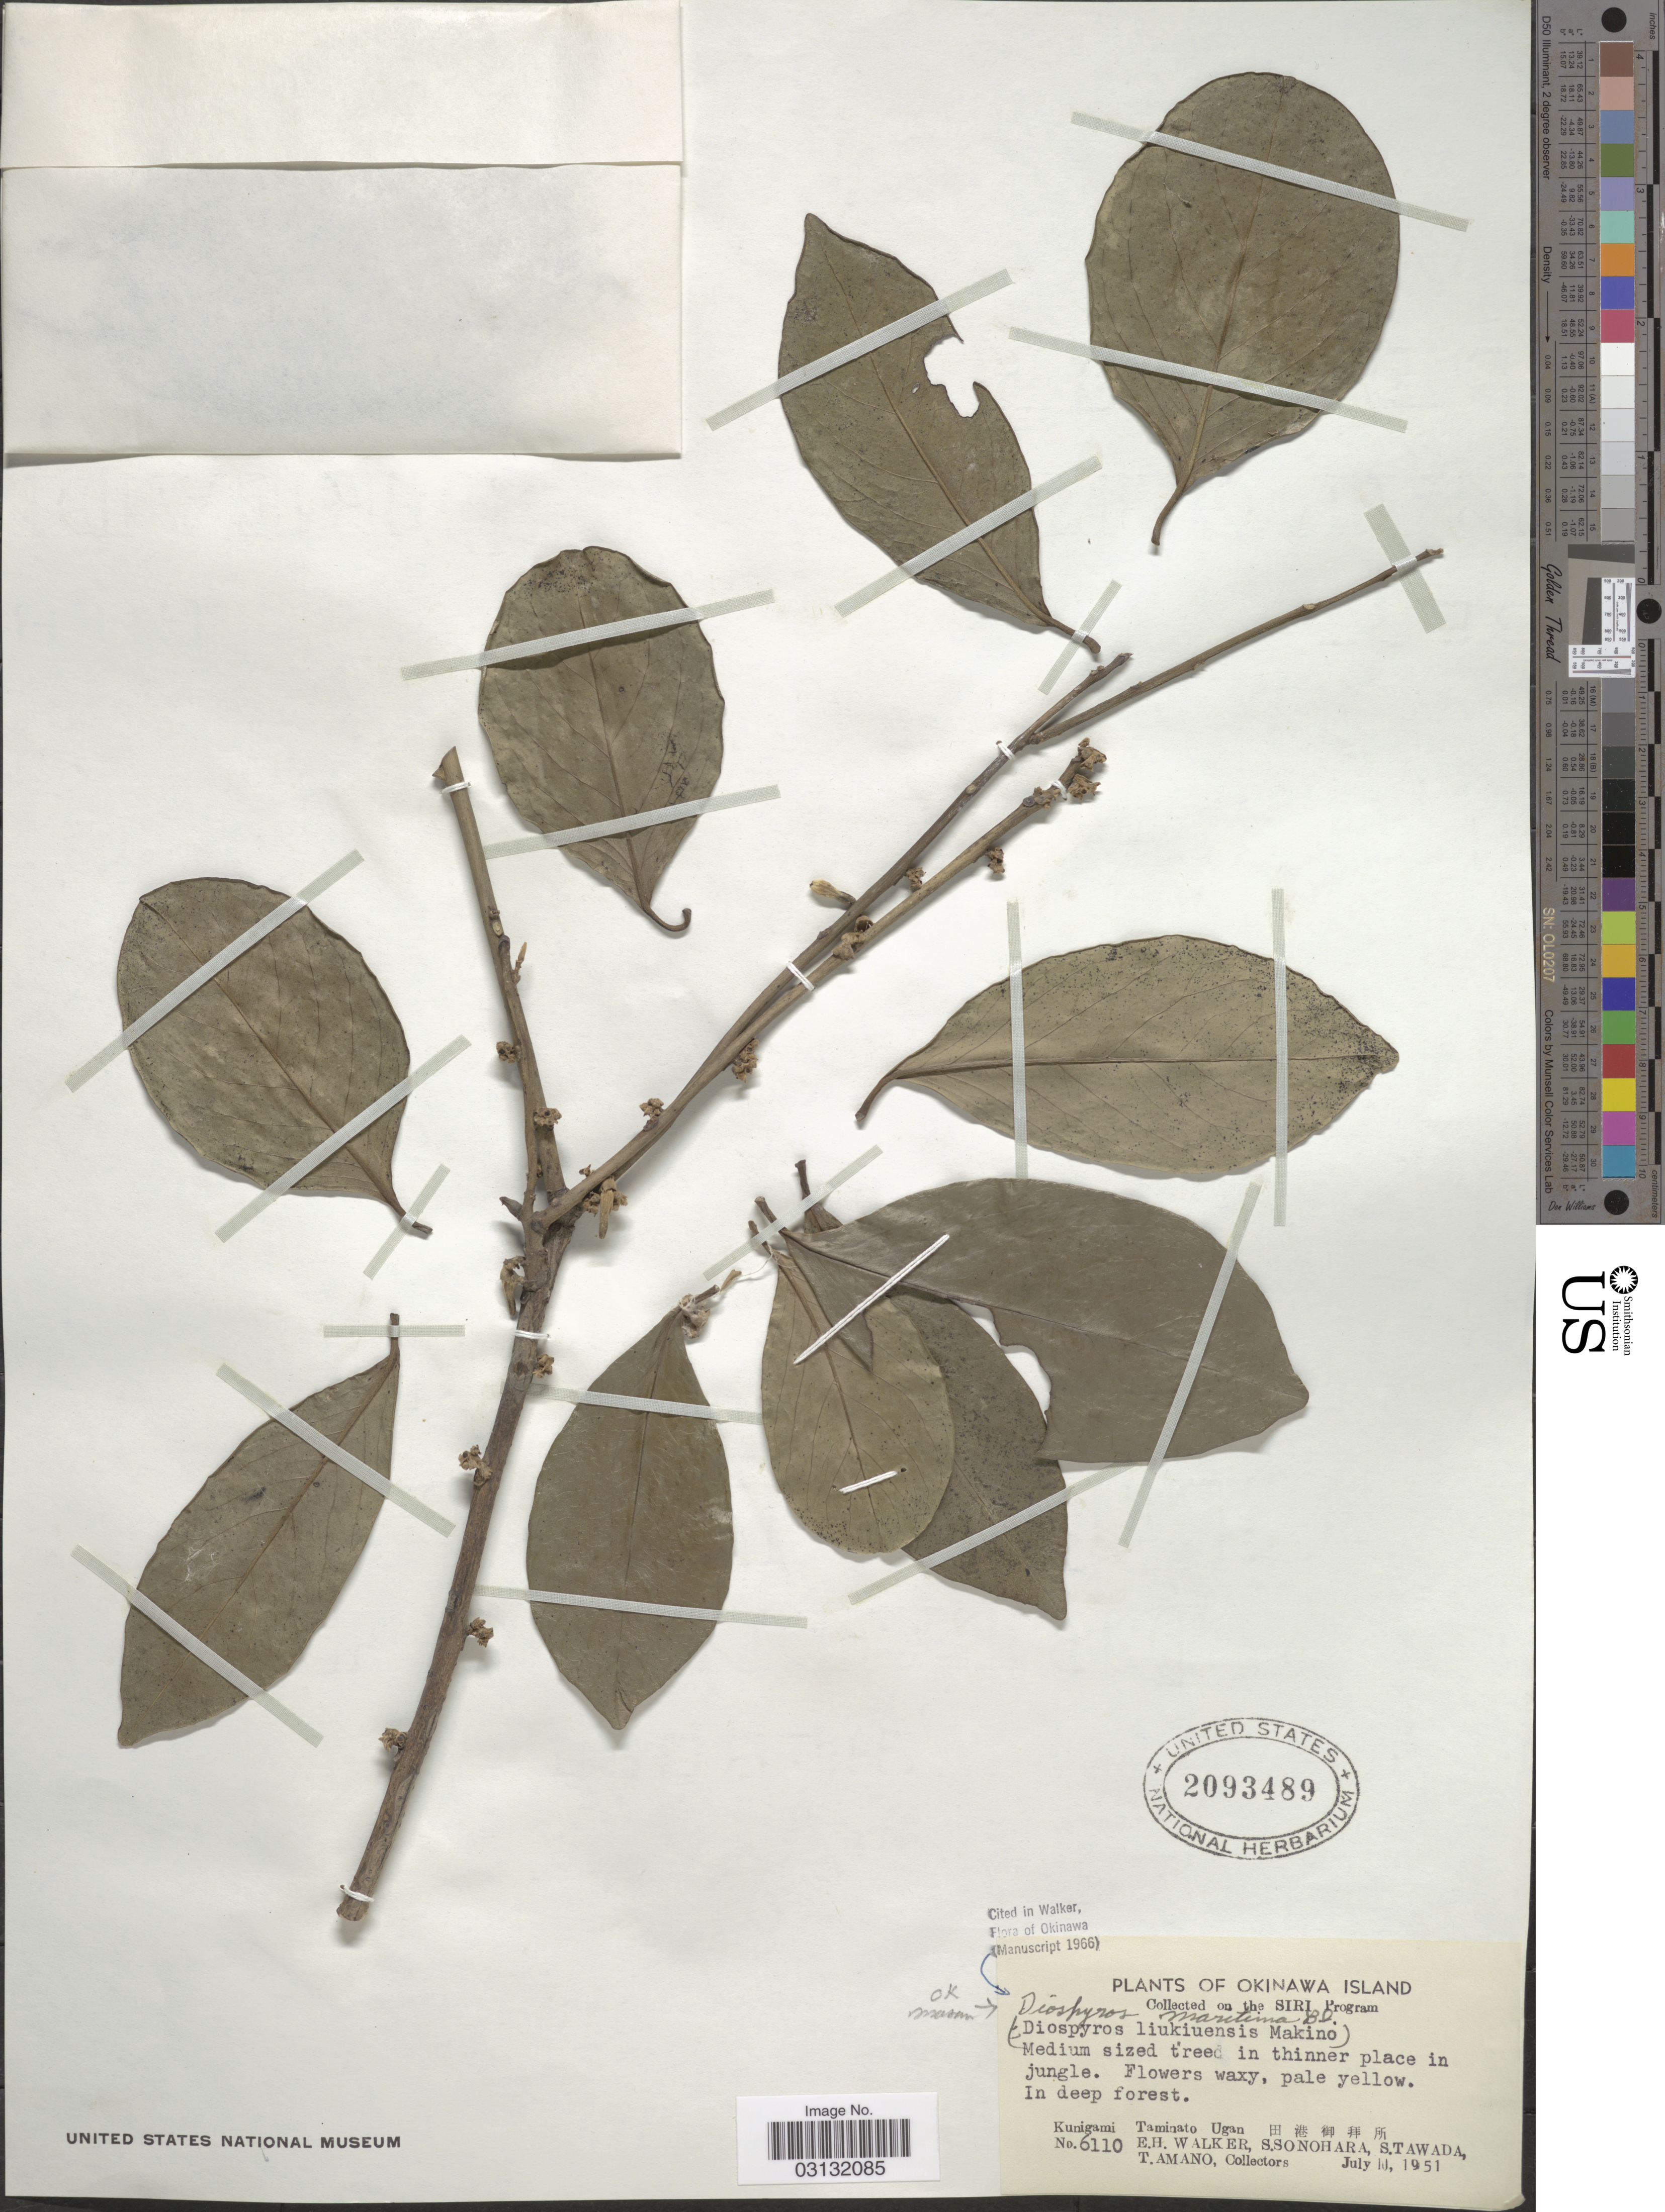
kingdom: Plantae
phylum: Tracheophyta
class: Magnoliopsida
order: Ericales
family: Ebenaceae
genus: Diospyros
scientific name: Diospyros maritima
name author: Blume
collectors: E. H. Walker, S. Sonohara, S. Tawada & T. Amano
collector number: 6110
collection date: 1951-07-10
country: Japan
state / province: Okinawa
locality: Okinawa Island, Kunigami, Taminato Ugan.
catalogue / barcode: US 2093489